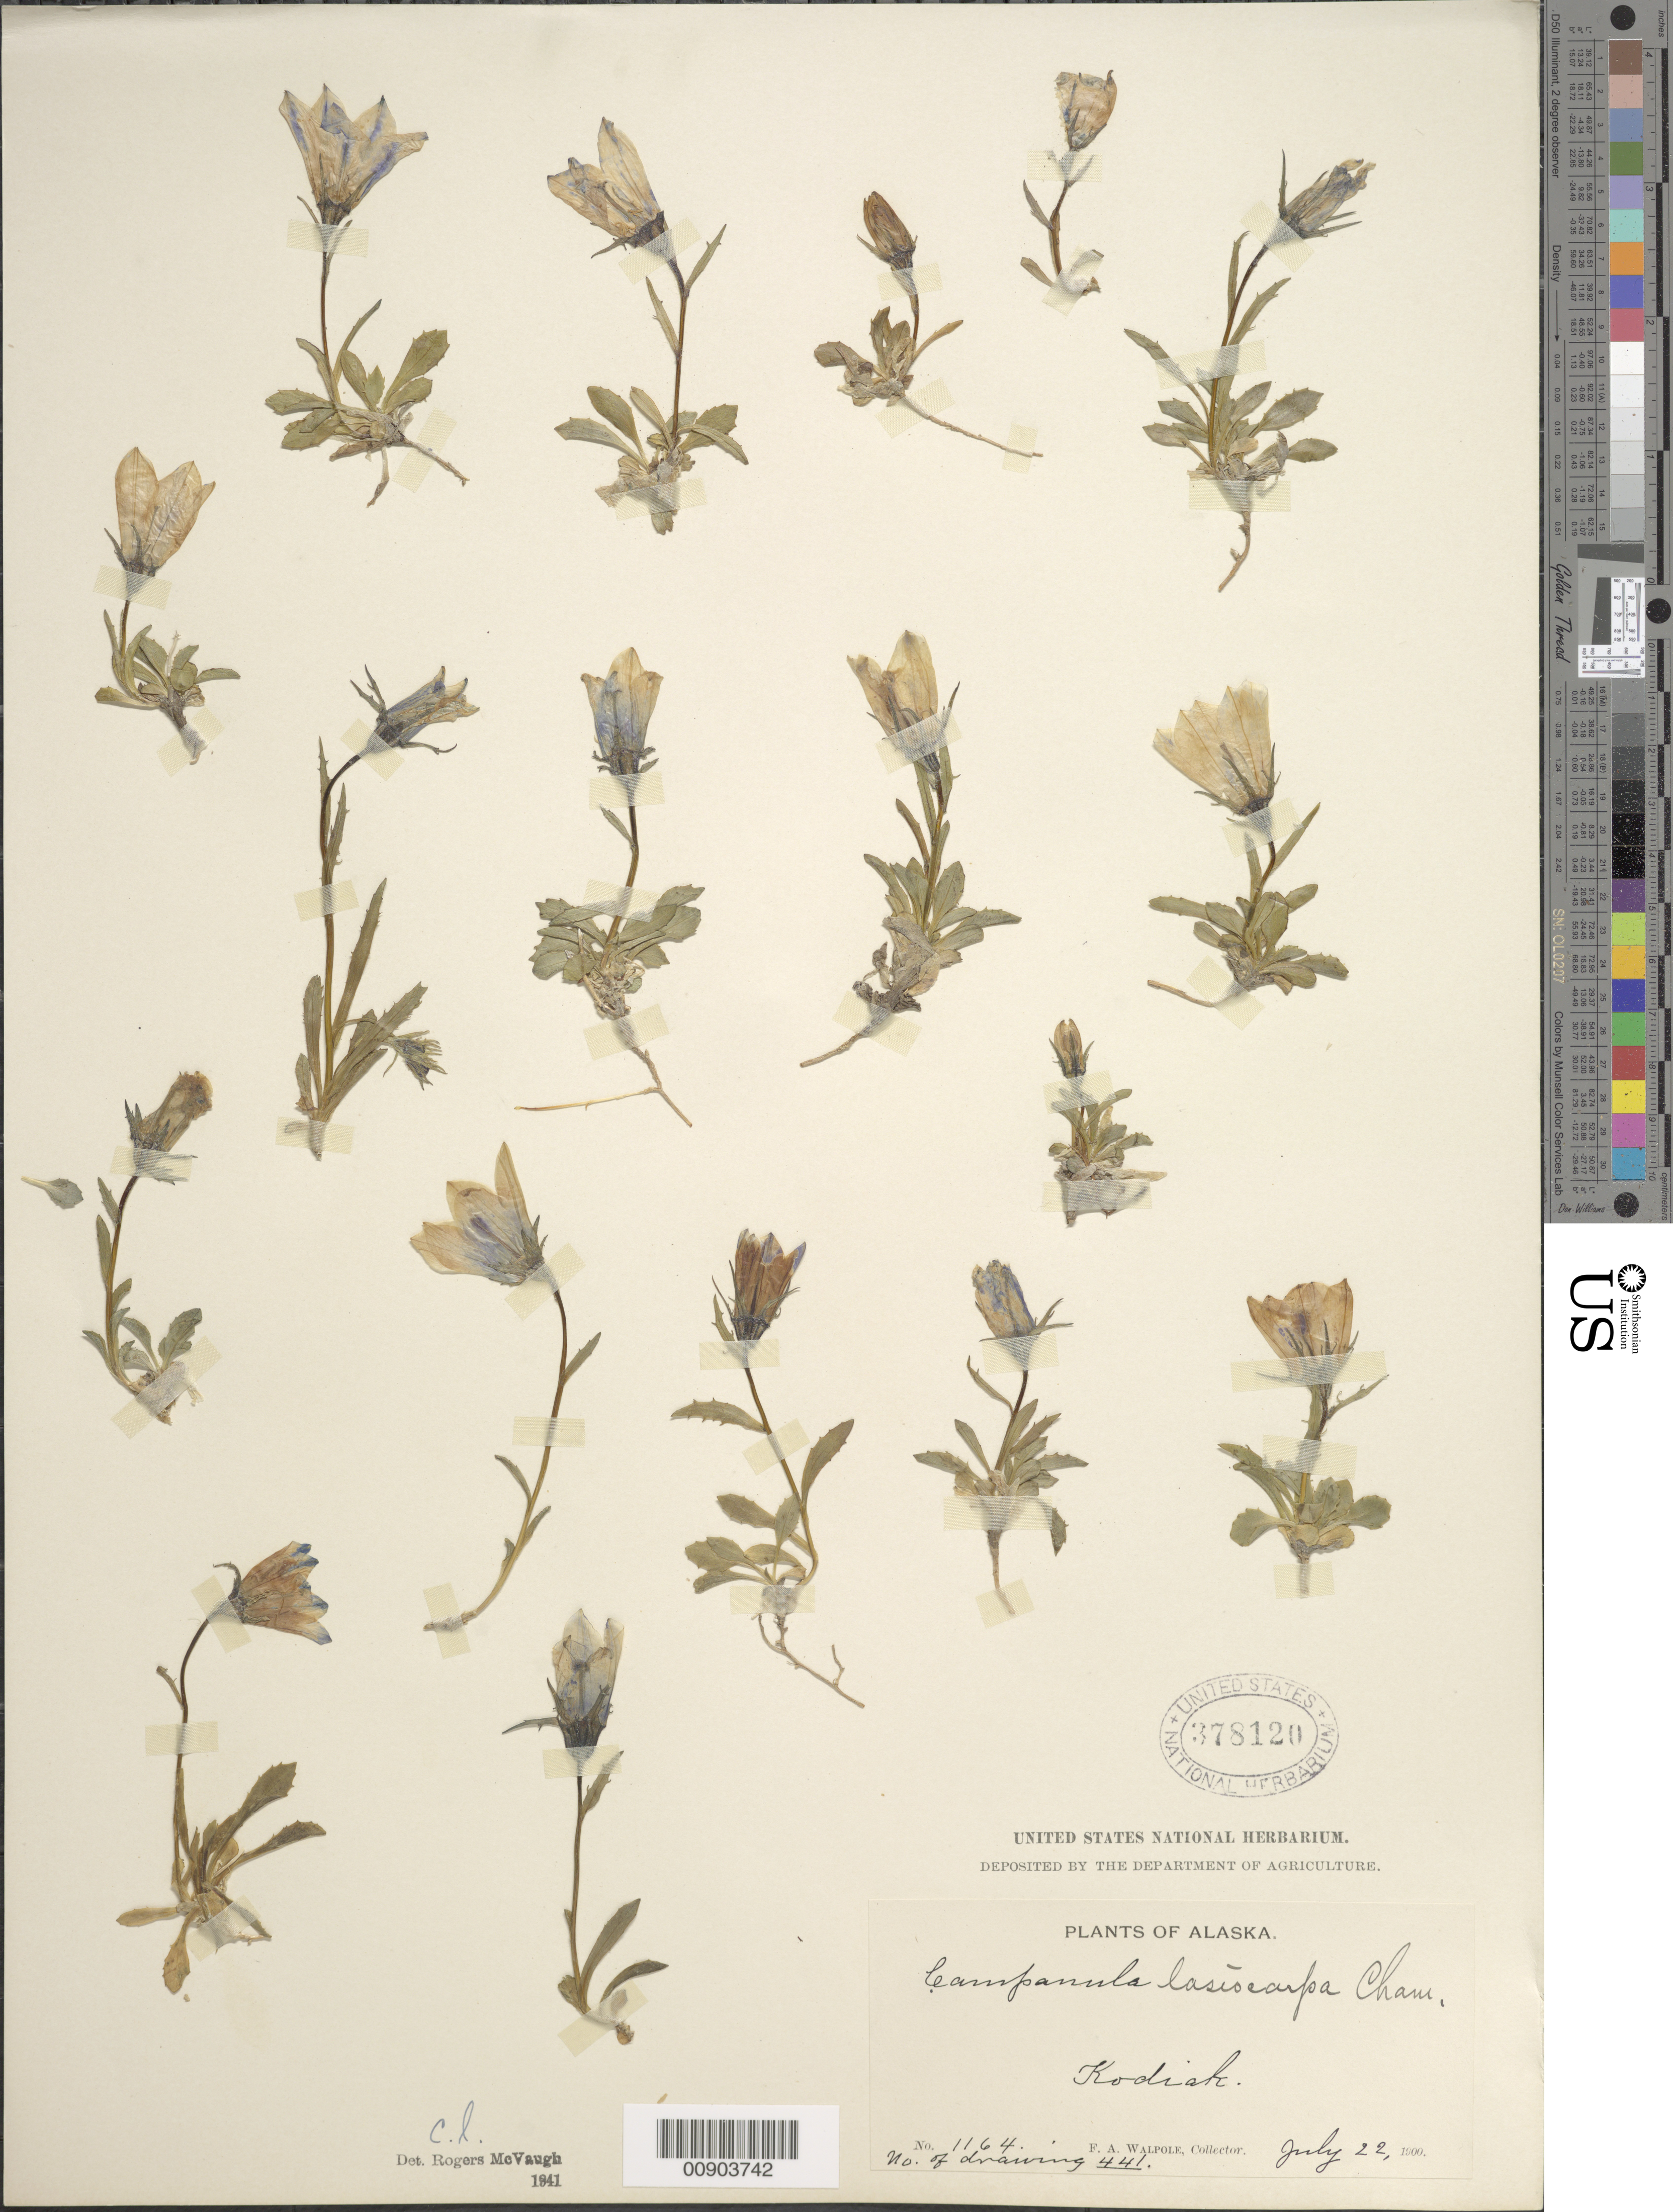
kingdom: Plantae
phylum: Tracheophyta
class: Magnoliopsida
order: Asterales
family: Campanulaceae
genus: Campanula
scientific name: Campanula lasiocarpa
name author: Cham.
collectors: F. Walpole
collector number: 1164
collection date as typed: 22 Jul 1900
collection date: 1900-07-22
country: United States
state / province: Alaska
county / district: Kodiak Island Division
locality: Kodiak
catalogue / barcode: US 378120